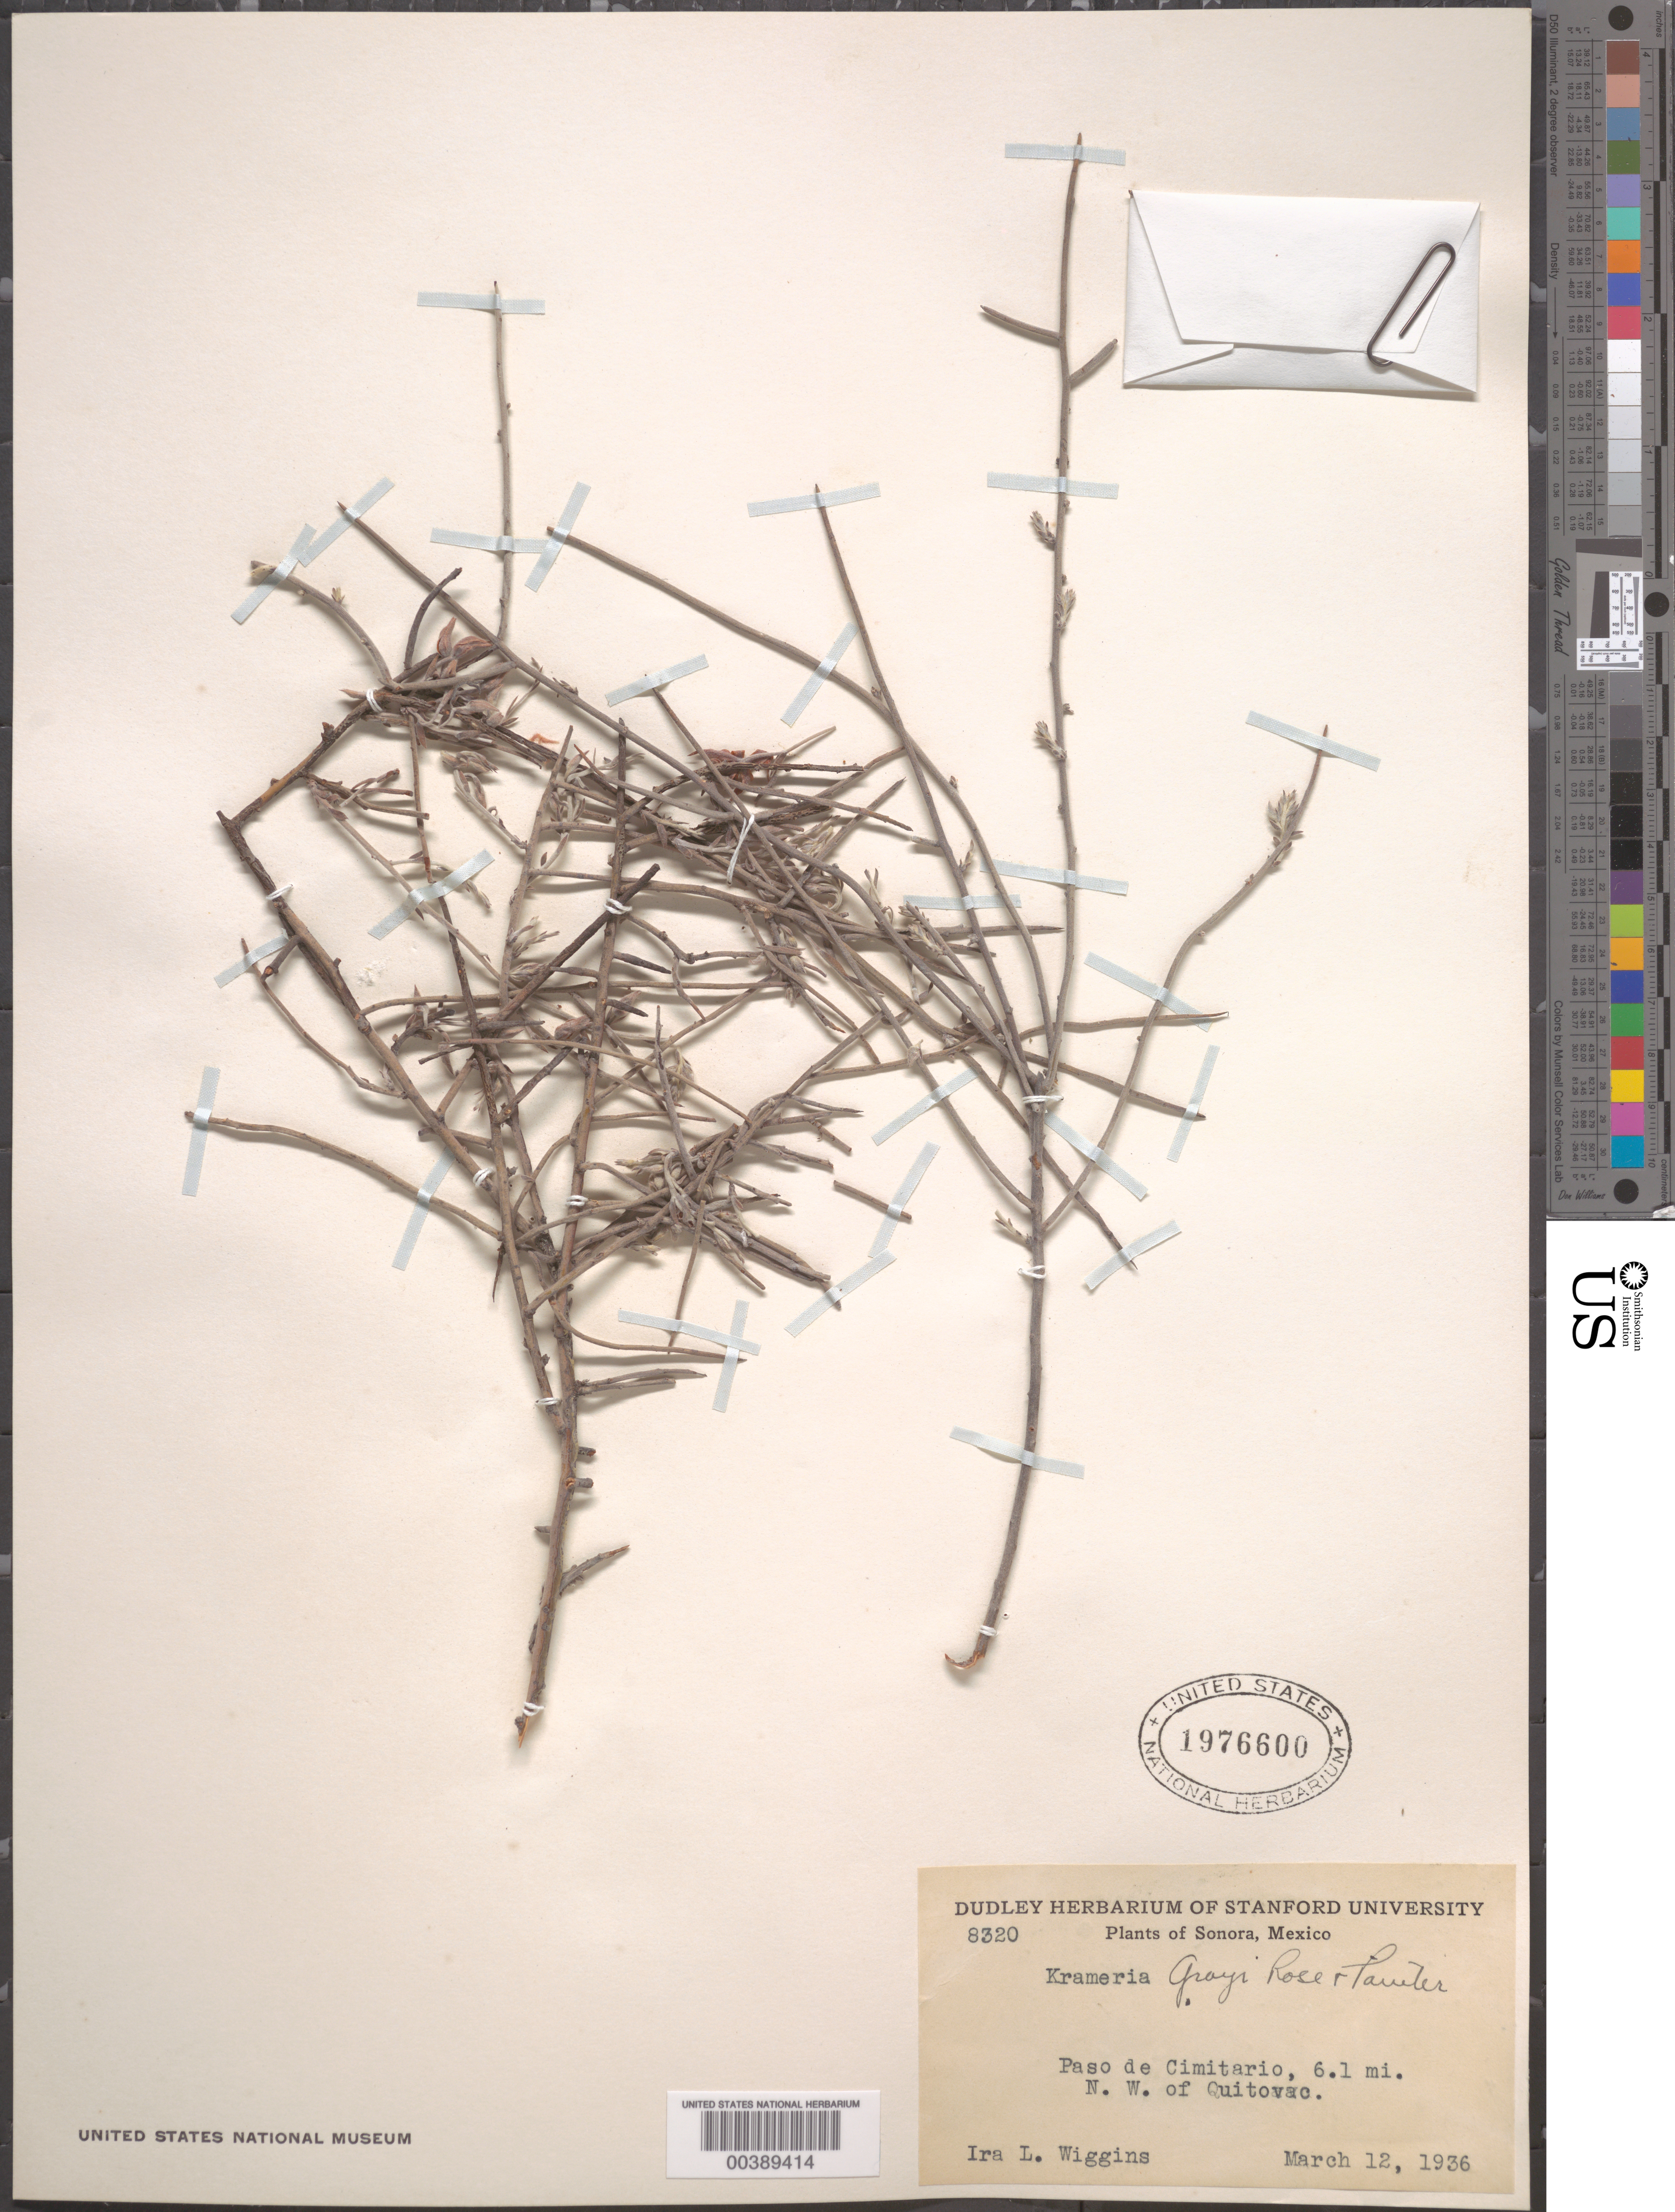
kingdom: Plantae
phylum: Tracheophyta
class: Magnoliopsida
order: Zygophyllales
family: Krameriaceae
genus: Krameria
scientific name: Krameria grayi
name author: Rose & J.H. Painter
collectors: I. L. Wiggins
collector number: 8320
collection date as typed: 12 Mar 1936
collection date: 1936-03-12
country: Mexico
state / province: Sonora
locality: Paso de cimitario, 6.1 mi NW of quitovac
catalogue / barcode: US 1976600